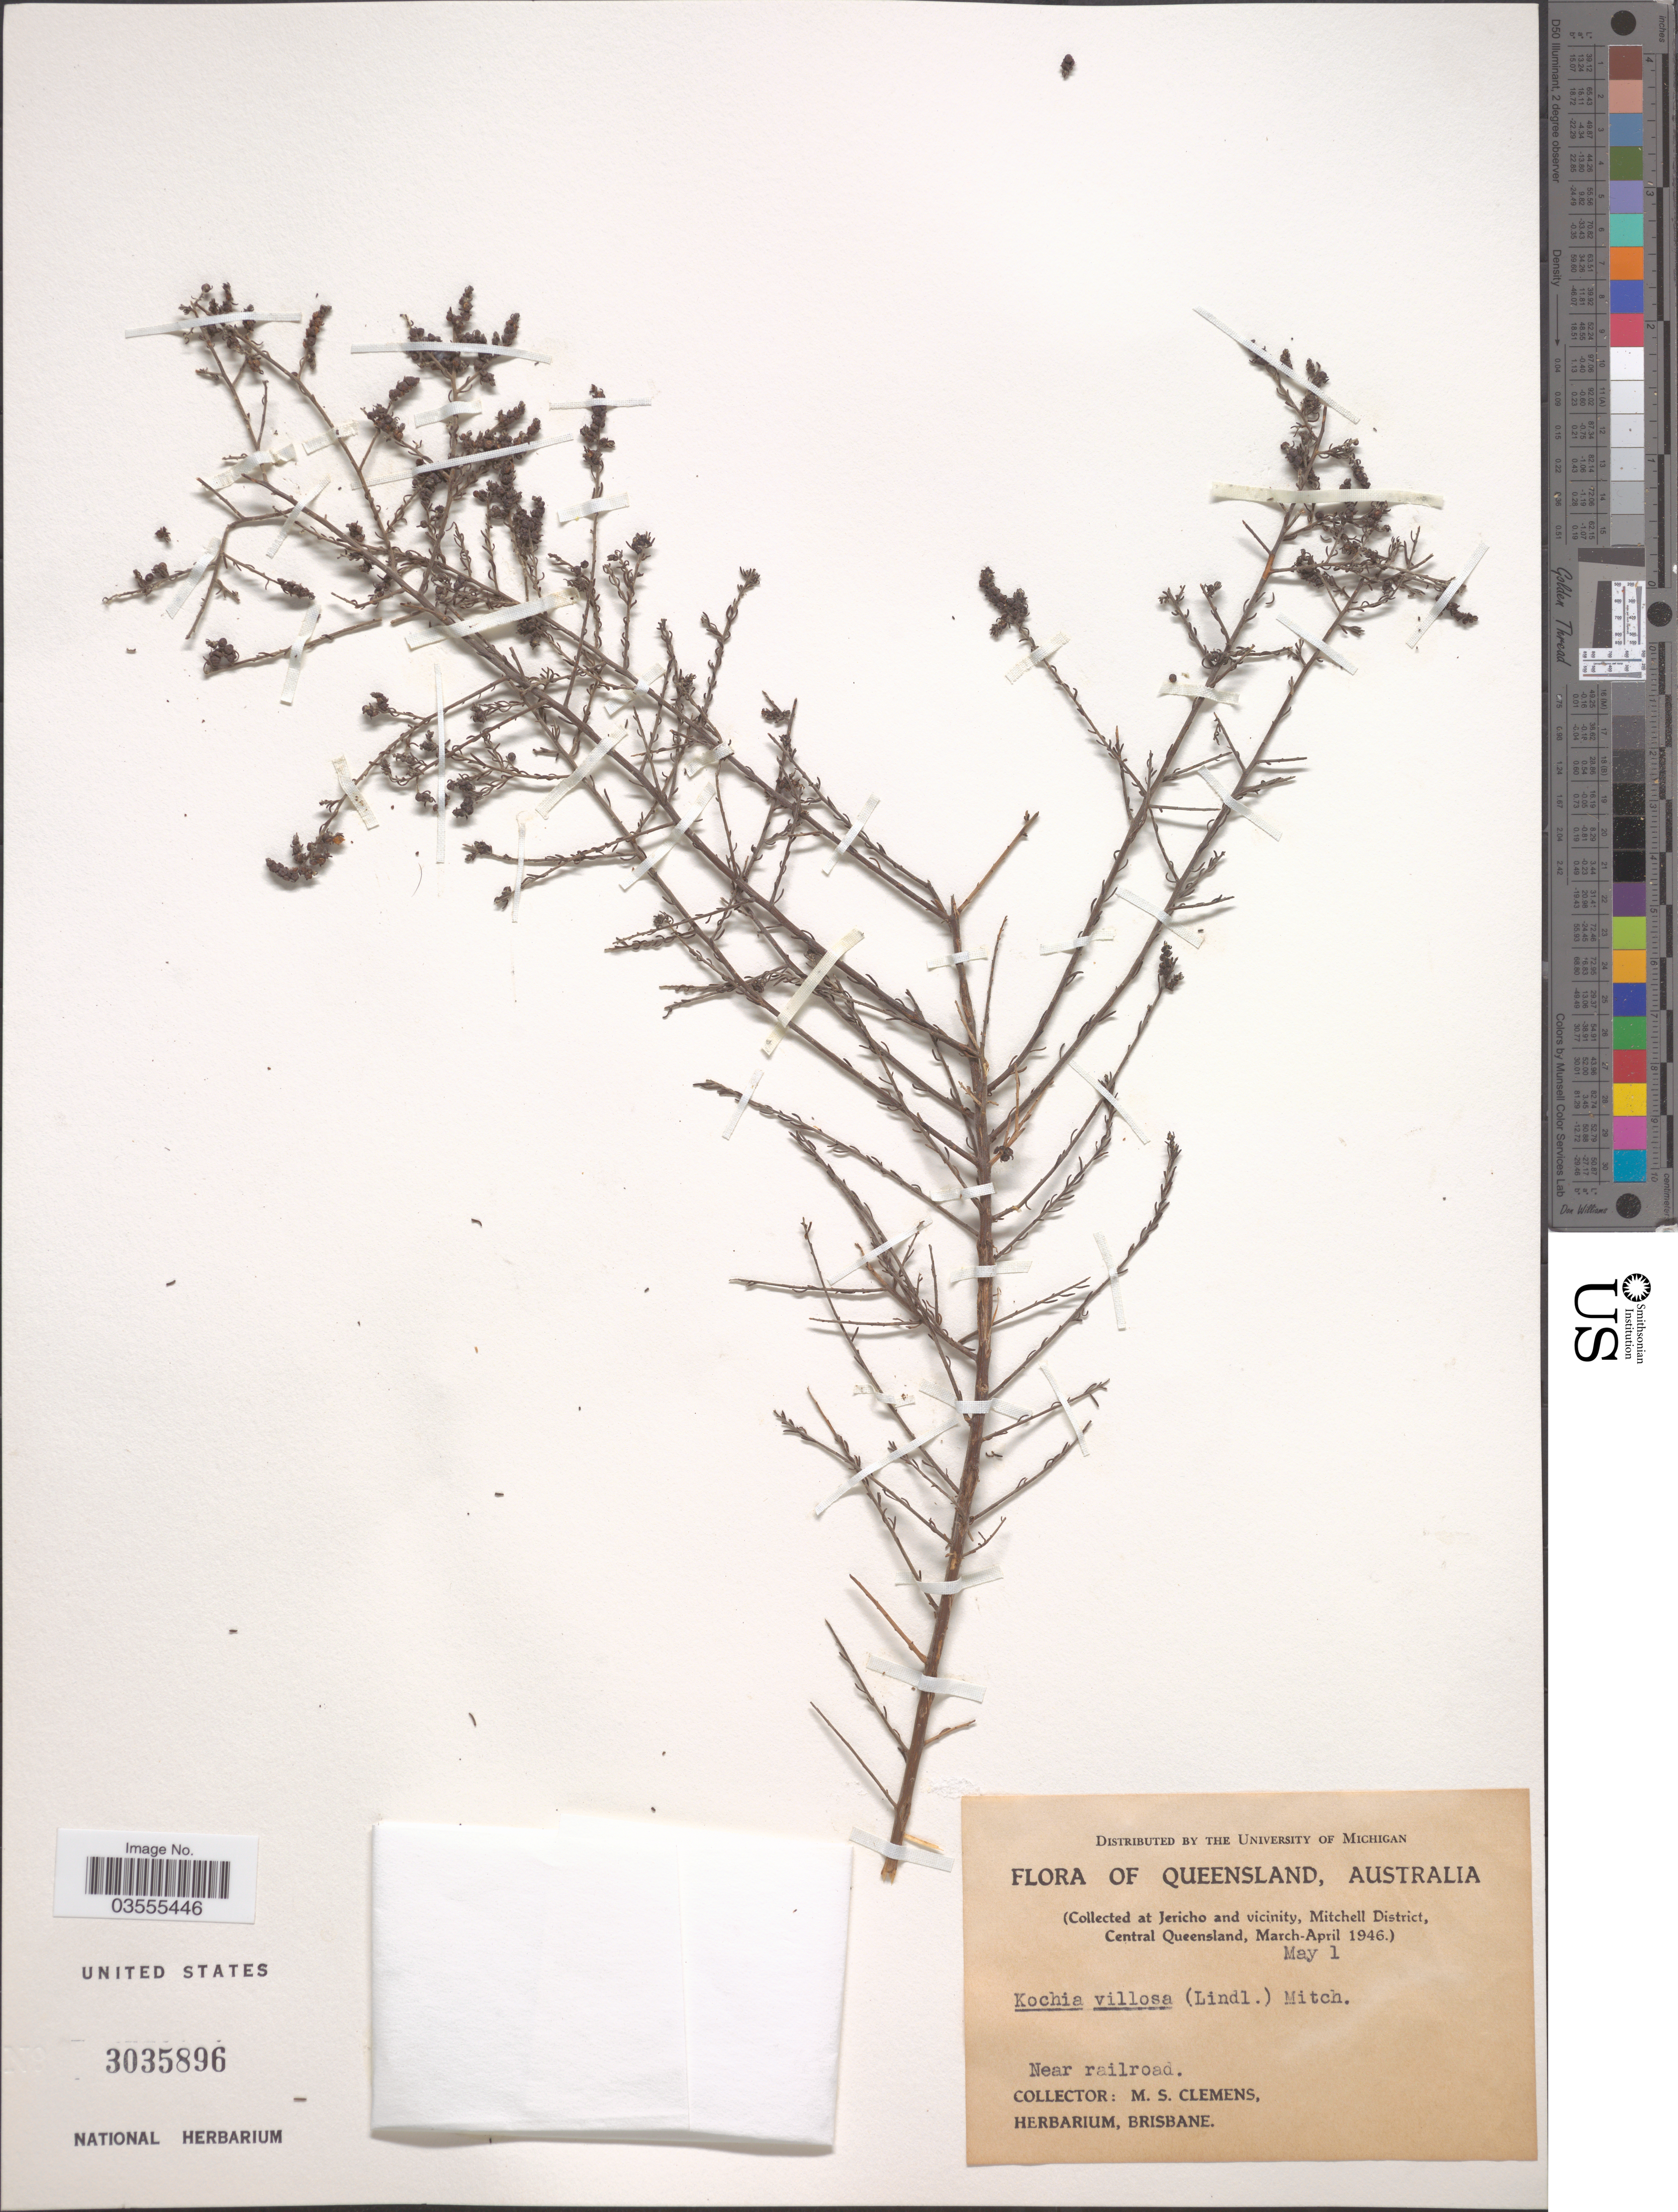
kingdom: Plantae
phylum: Tracheophyta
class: Magnoliopsida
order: Caryophyllales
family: Amaranthaceae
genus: Maireana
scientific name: Maireana microphylla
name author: (Moq.) Paul G. Wilson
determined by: Strong, Mark T., (BOT), Smithsonian Institution - National Museum of Natural History (UNITED STATES)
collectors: M. S. Clemens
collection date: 1946-05-01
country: Australia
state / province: Queensland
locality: Jericho and vicinity, Mitchell District, Central Queensland.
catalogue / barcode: US 3035896